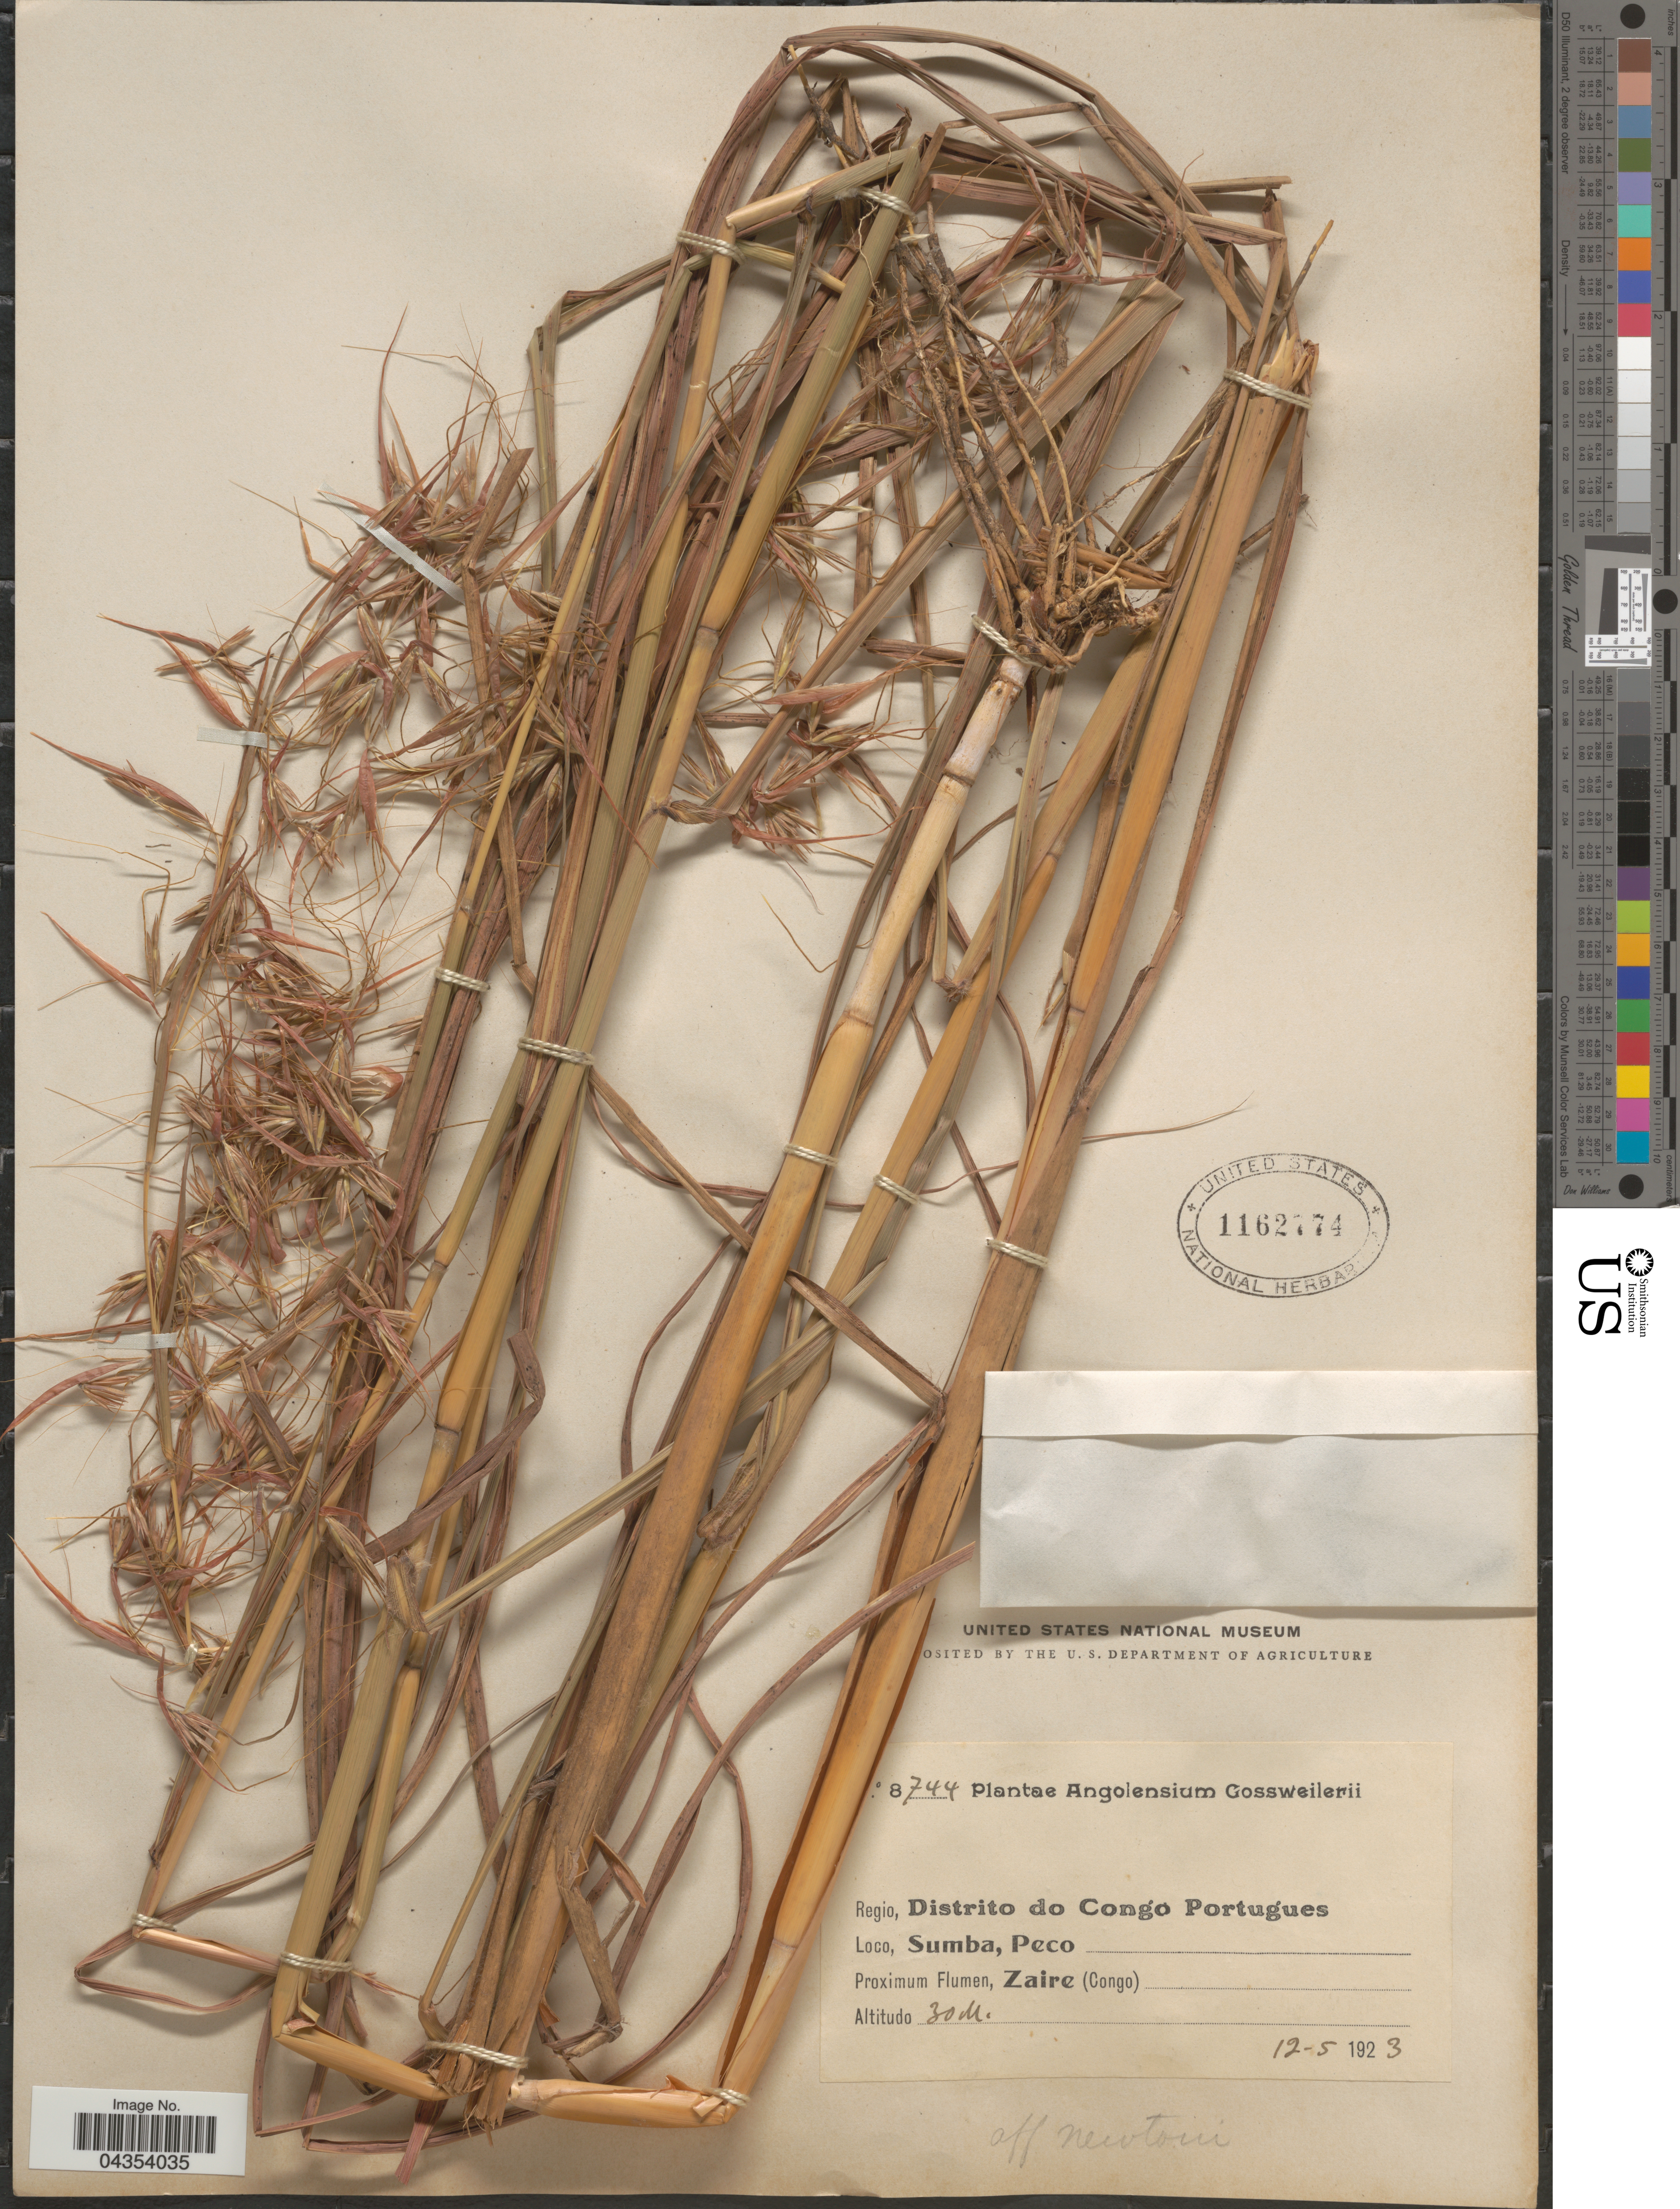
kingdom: Plantae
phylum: Tracheophyta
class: Liliopsida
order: Poales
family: Poaceae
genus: Hyparrhenia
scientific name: Hyparrhenia sp.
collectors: -. Gossweiler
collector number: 8744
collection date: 1923-05-12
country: Angola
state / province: Zaire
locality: Regio, Distrito de Congo Portugues. Sumba, Peco. Proximum Flumen, Zaire (Congo).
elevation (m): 30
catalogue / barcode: US 1162774